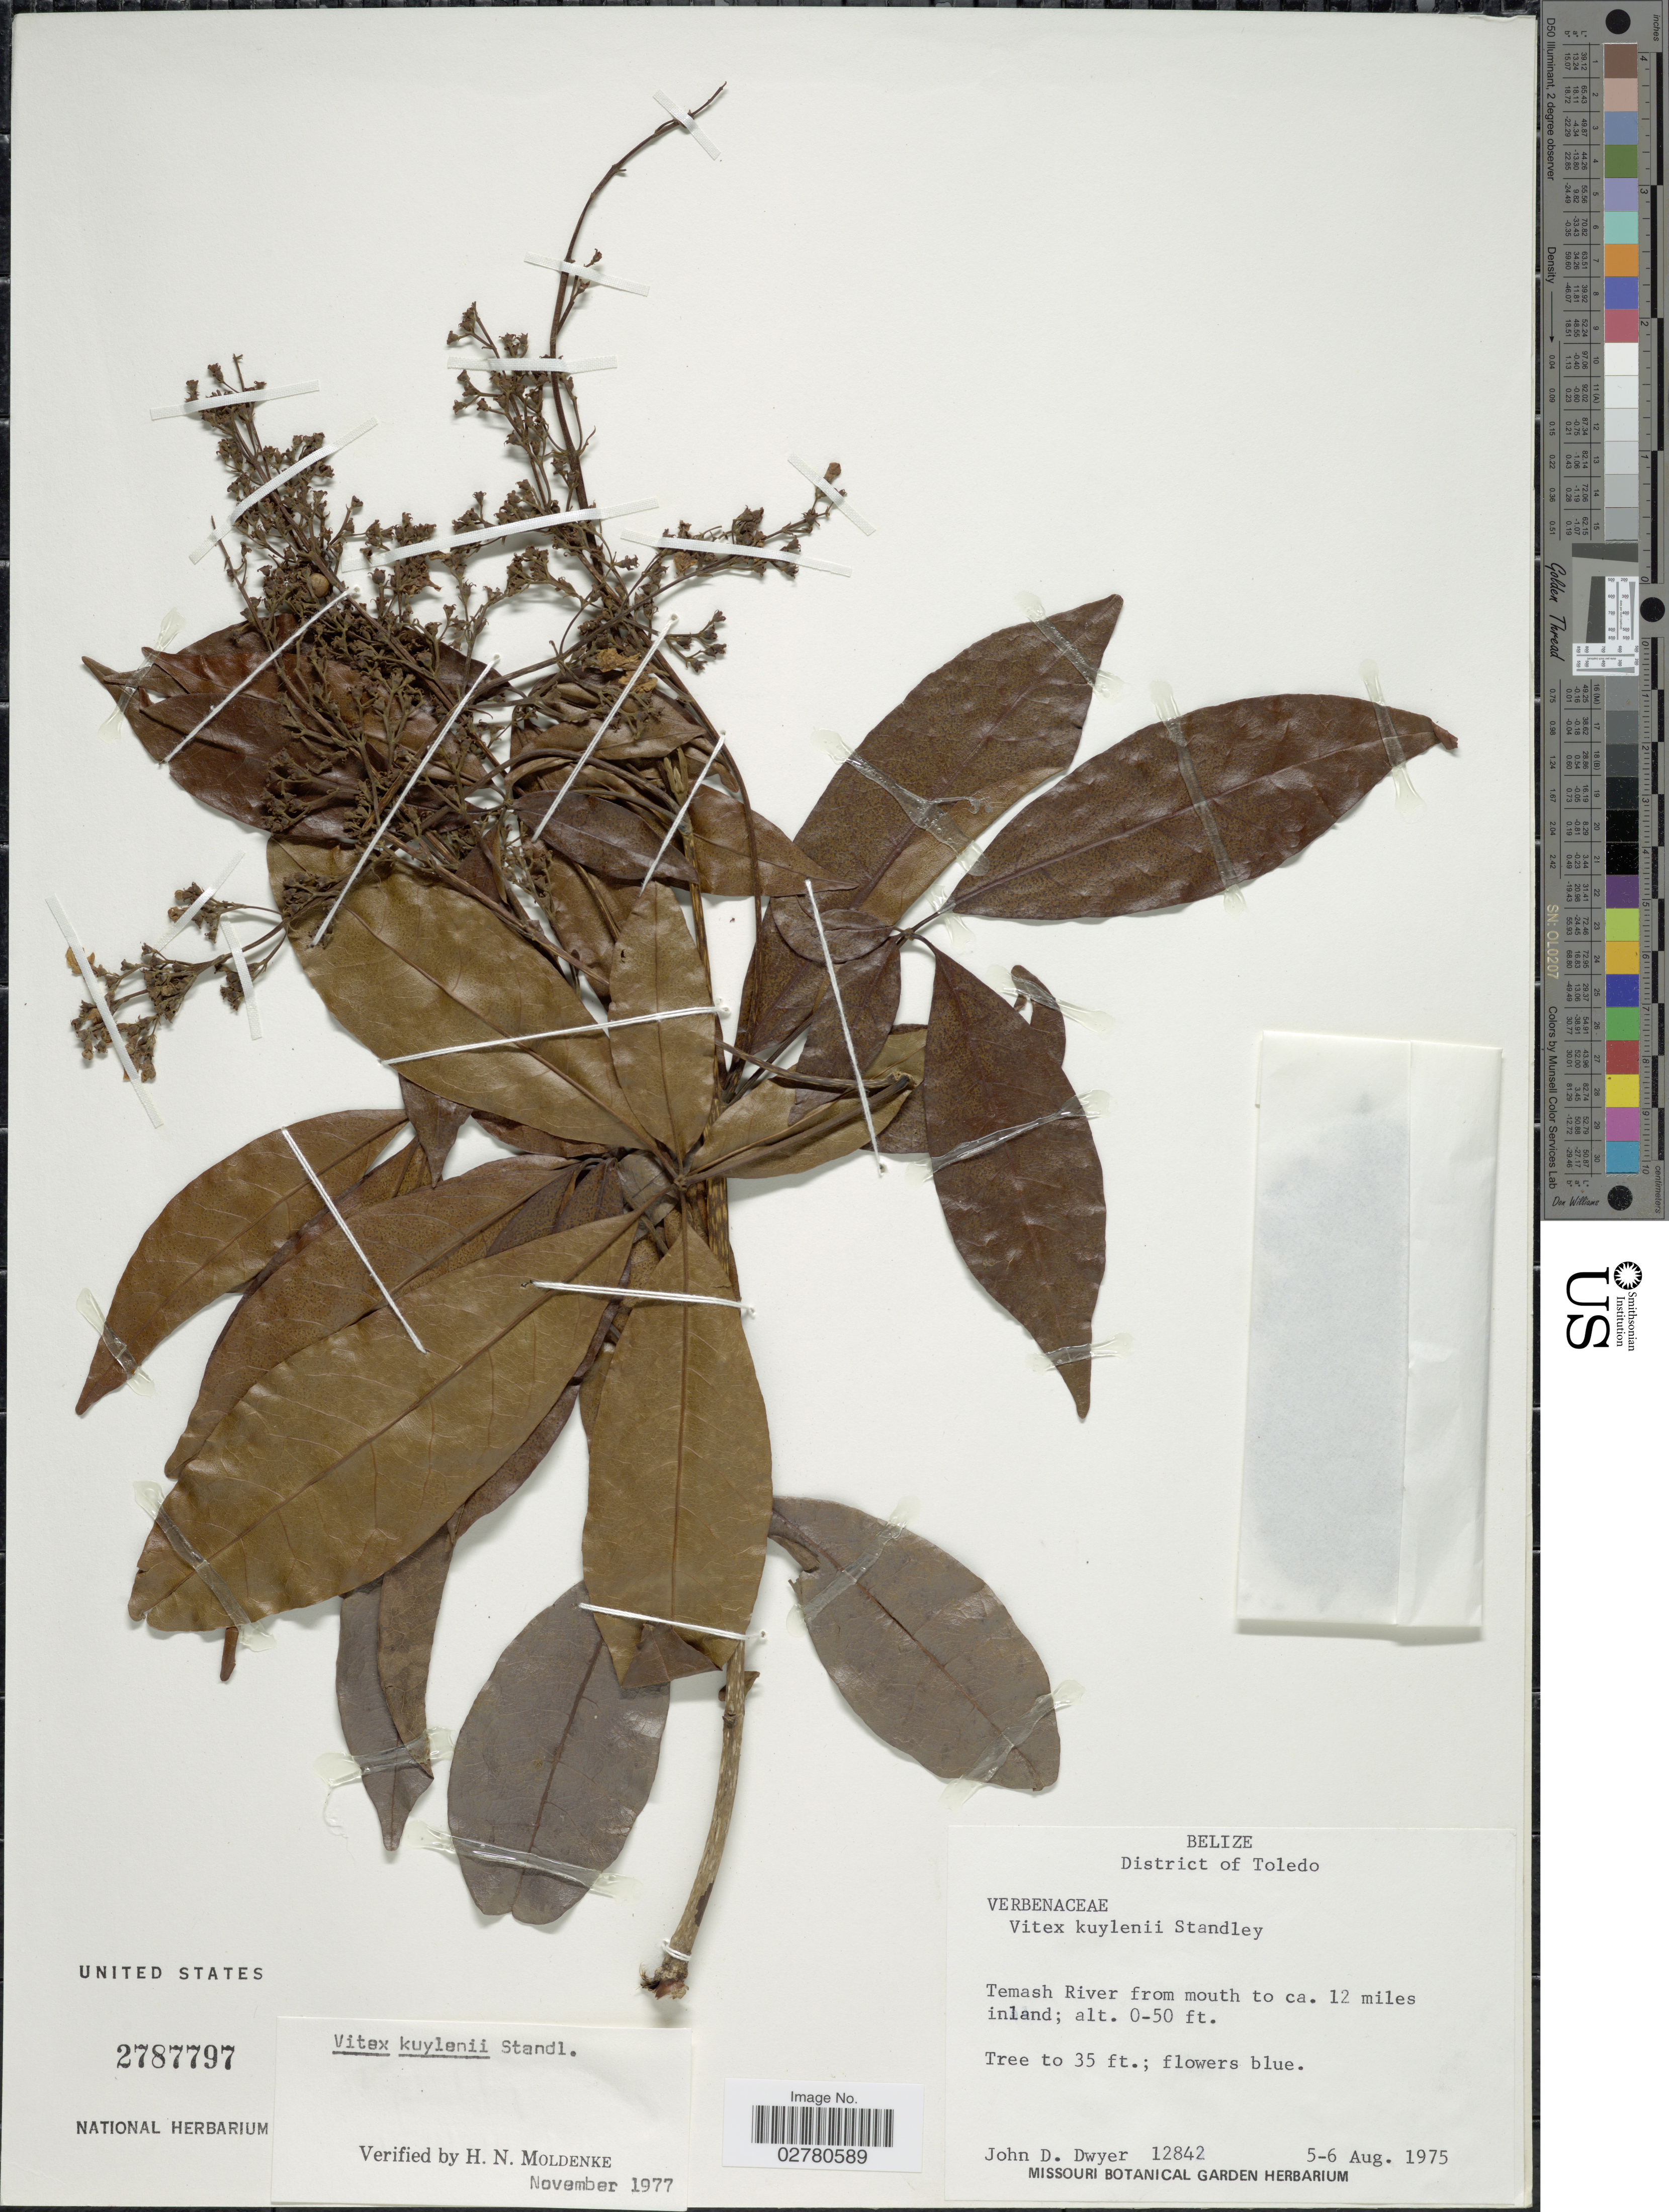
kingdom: Plantae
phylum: Tracheophyta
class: Magnoliopsida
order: Lamiales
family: Lamiaceae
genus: Vitex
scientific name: Vitex kuylenii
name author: Standl.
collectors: J. D. Dwyer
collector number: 12842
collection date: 1975-08-05/1975-08-06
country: Belize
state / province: Toledo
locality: District of Toledo. Temash River from mouth to ca. 12 miles inland.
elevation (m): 0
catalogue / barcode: US 2787797